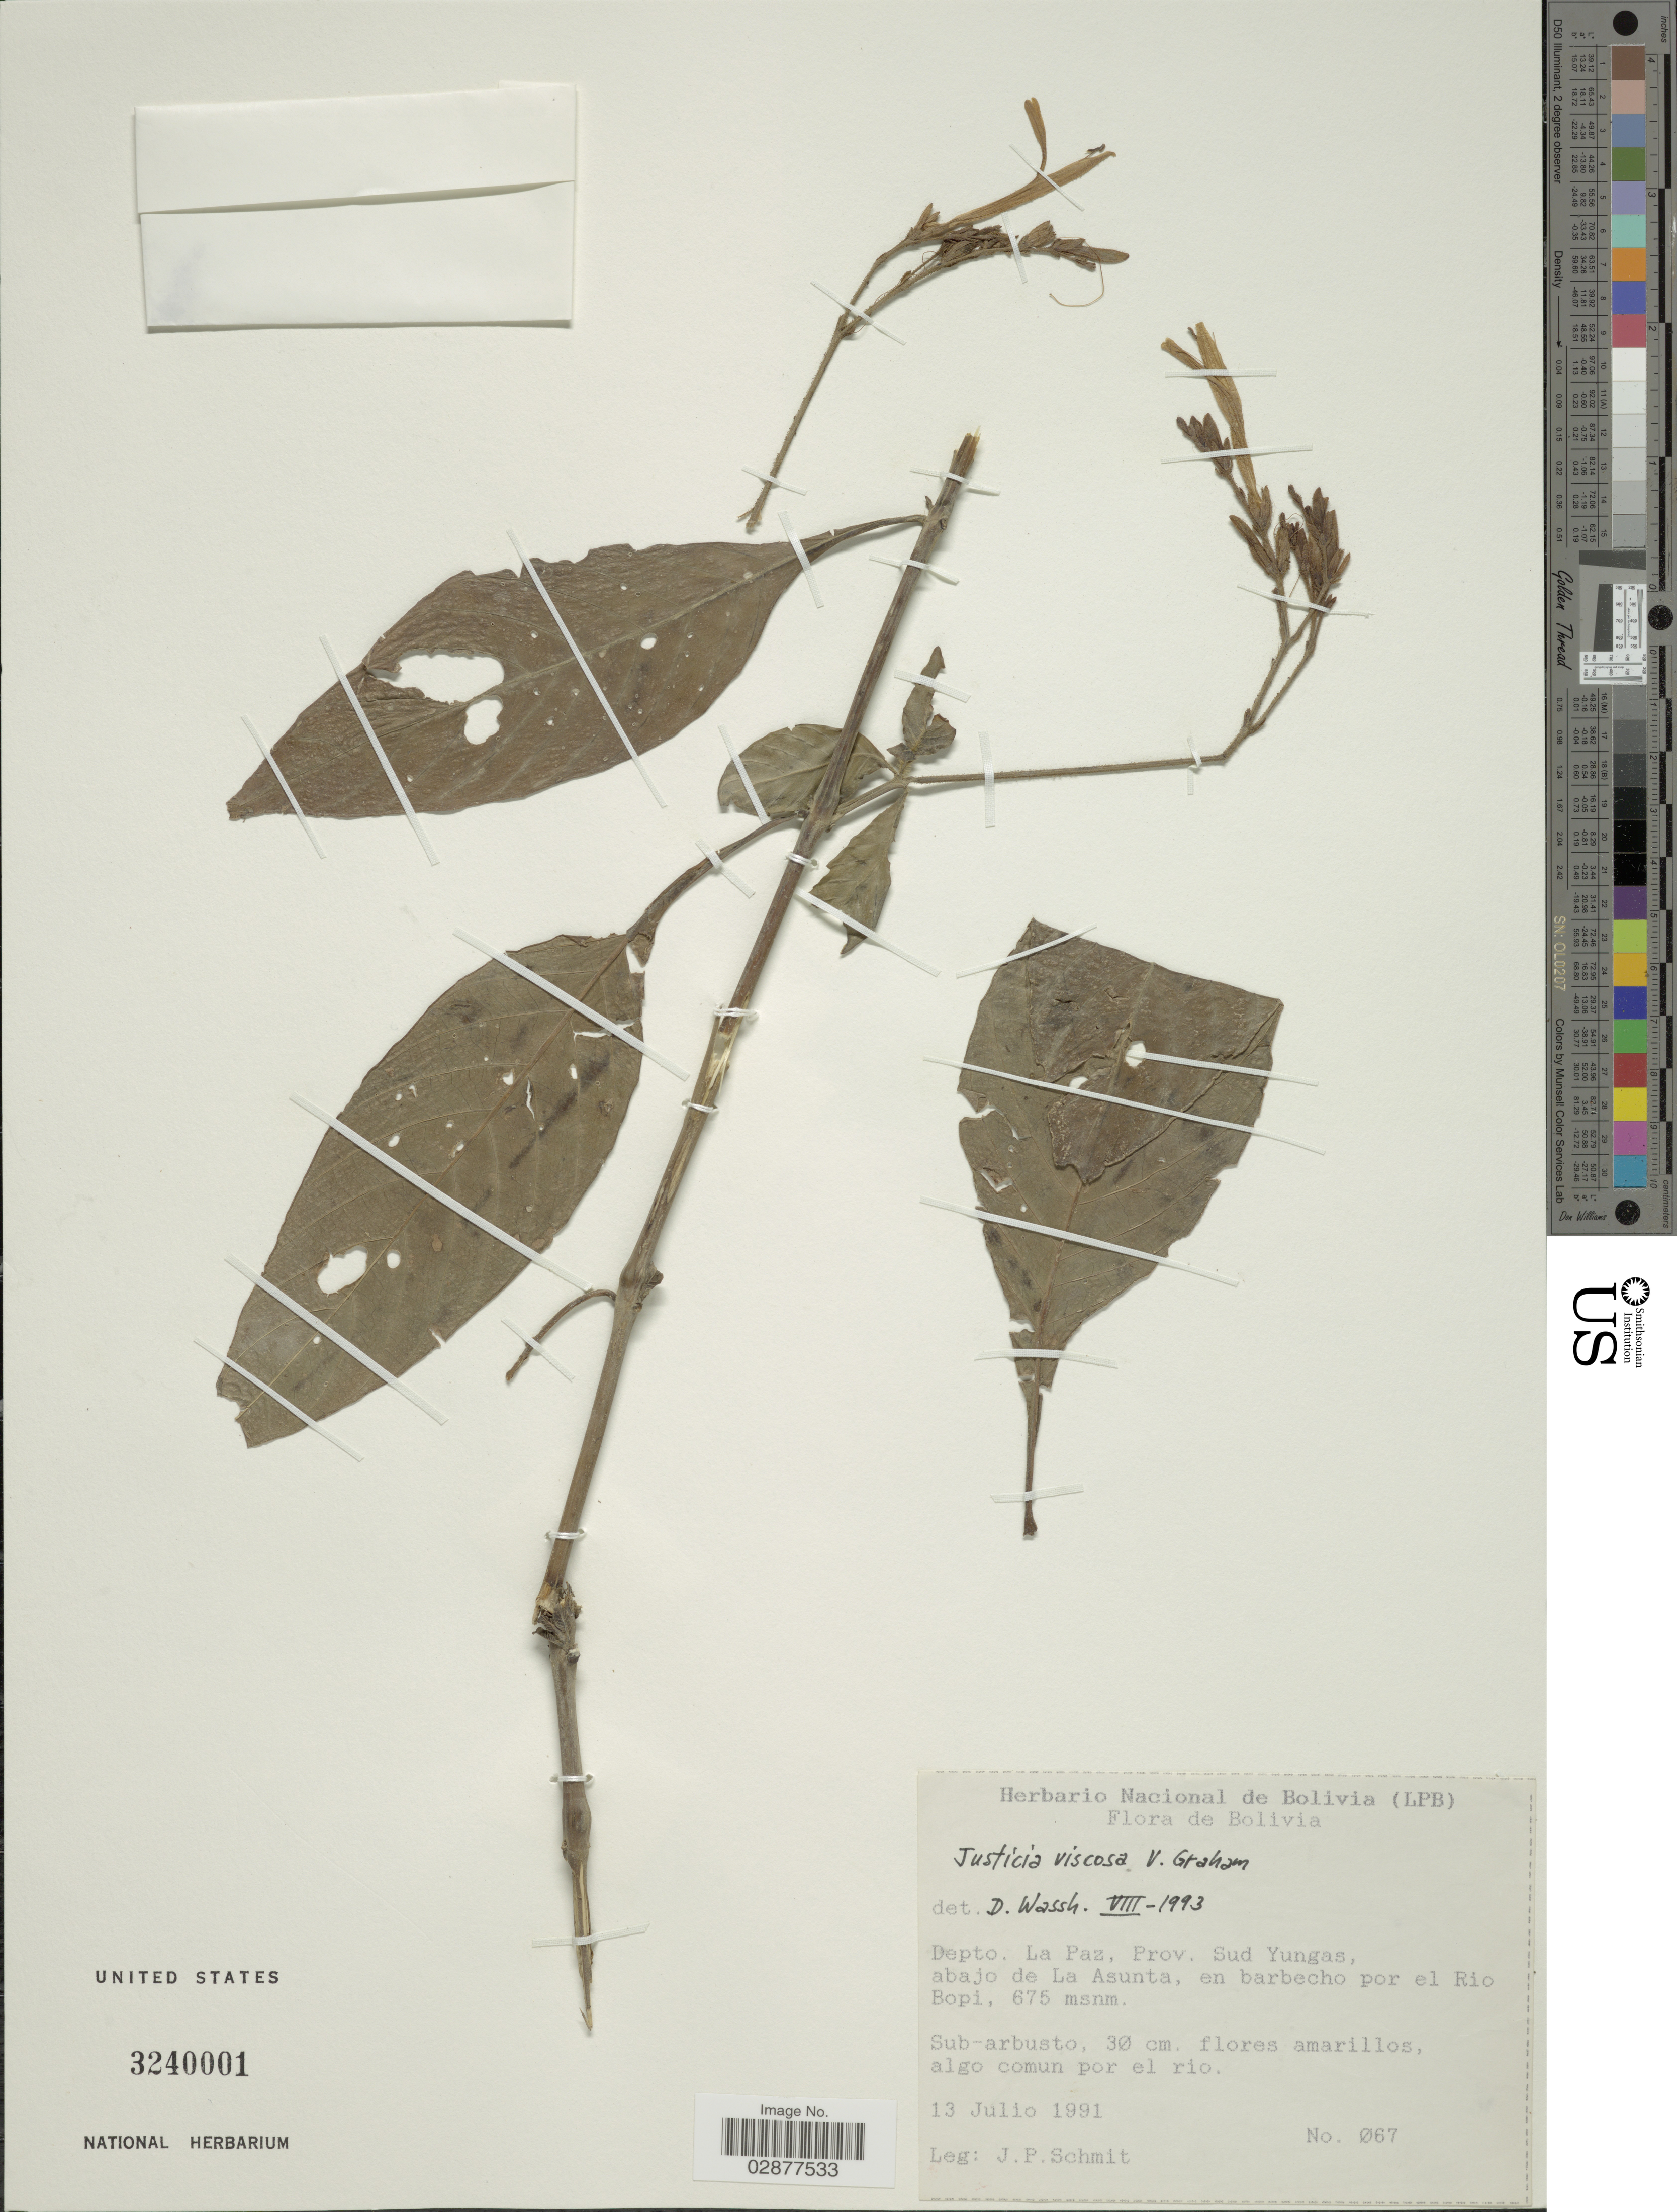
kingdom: Plantae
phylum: Tracheophyta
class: Magnoliopsida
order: Lamiales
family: Acanthaceae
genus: Justicia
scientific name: Justicia boliviensis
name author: (Bremek.) V.A.W. Graham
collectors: J. Schmit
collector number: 067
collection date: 1991-07-13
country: Bolivia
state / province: La Paz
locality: Depto. La Paz, Prov. Sud Yungas, abajo de La Asunta, en barbecho por el Rio Bopi.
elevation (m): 675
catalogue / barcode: US 3240001